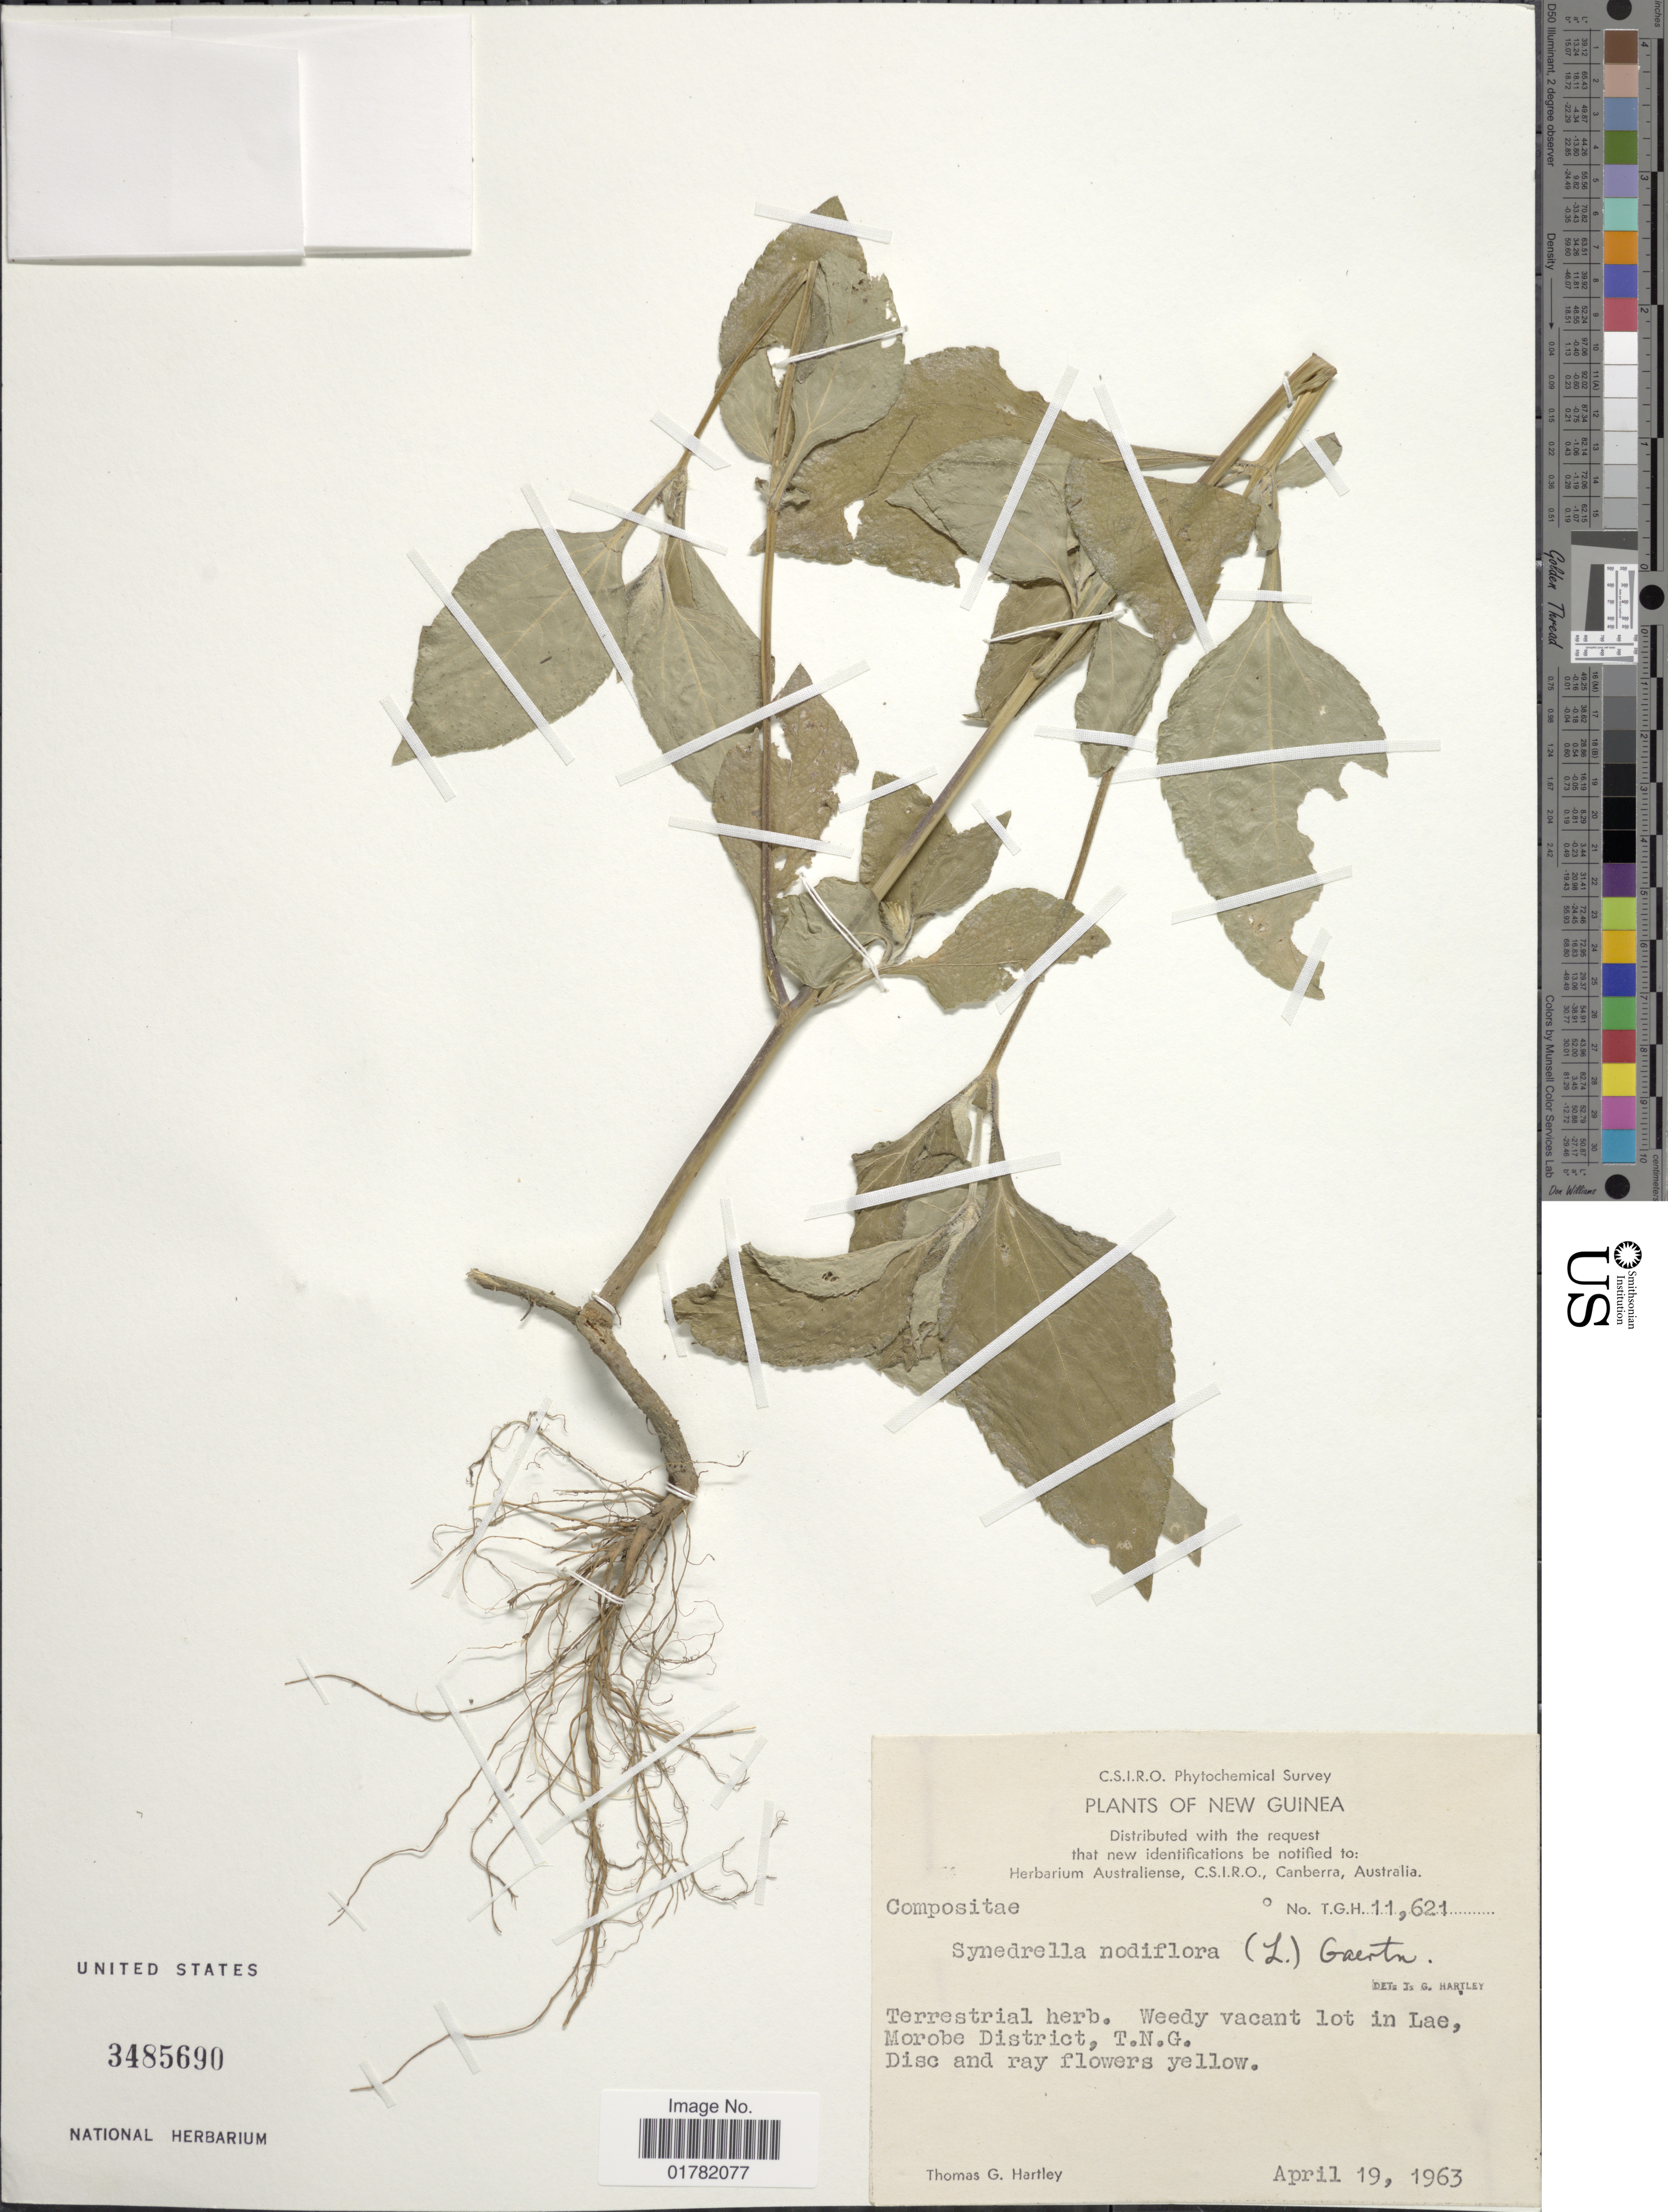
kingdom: Plantae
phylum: Tracheophyta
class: Magnoliopsida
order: Asterales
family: Asteraceae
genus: Synedrella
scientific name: Synedrella nodiflora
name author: (L.) Gaertn.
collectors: T. G. Hartley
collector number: T.G.H. 11621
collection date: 1963-04-19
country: Papua New Guinea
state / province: Morobe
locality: New Guinea, Weedy vacant lot in Lae, Morobe District, T.N.G.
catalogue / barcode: US 3485690